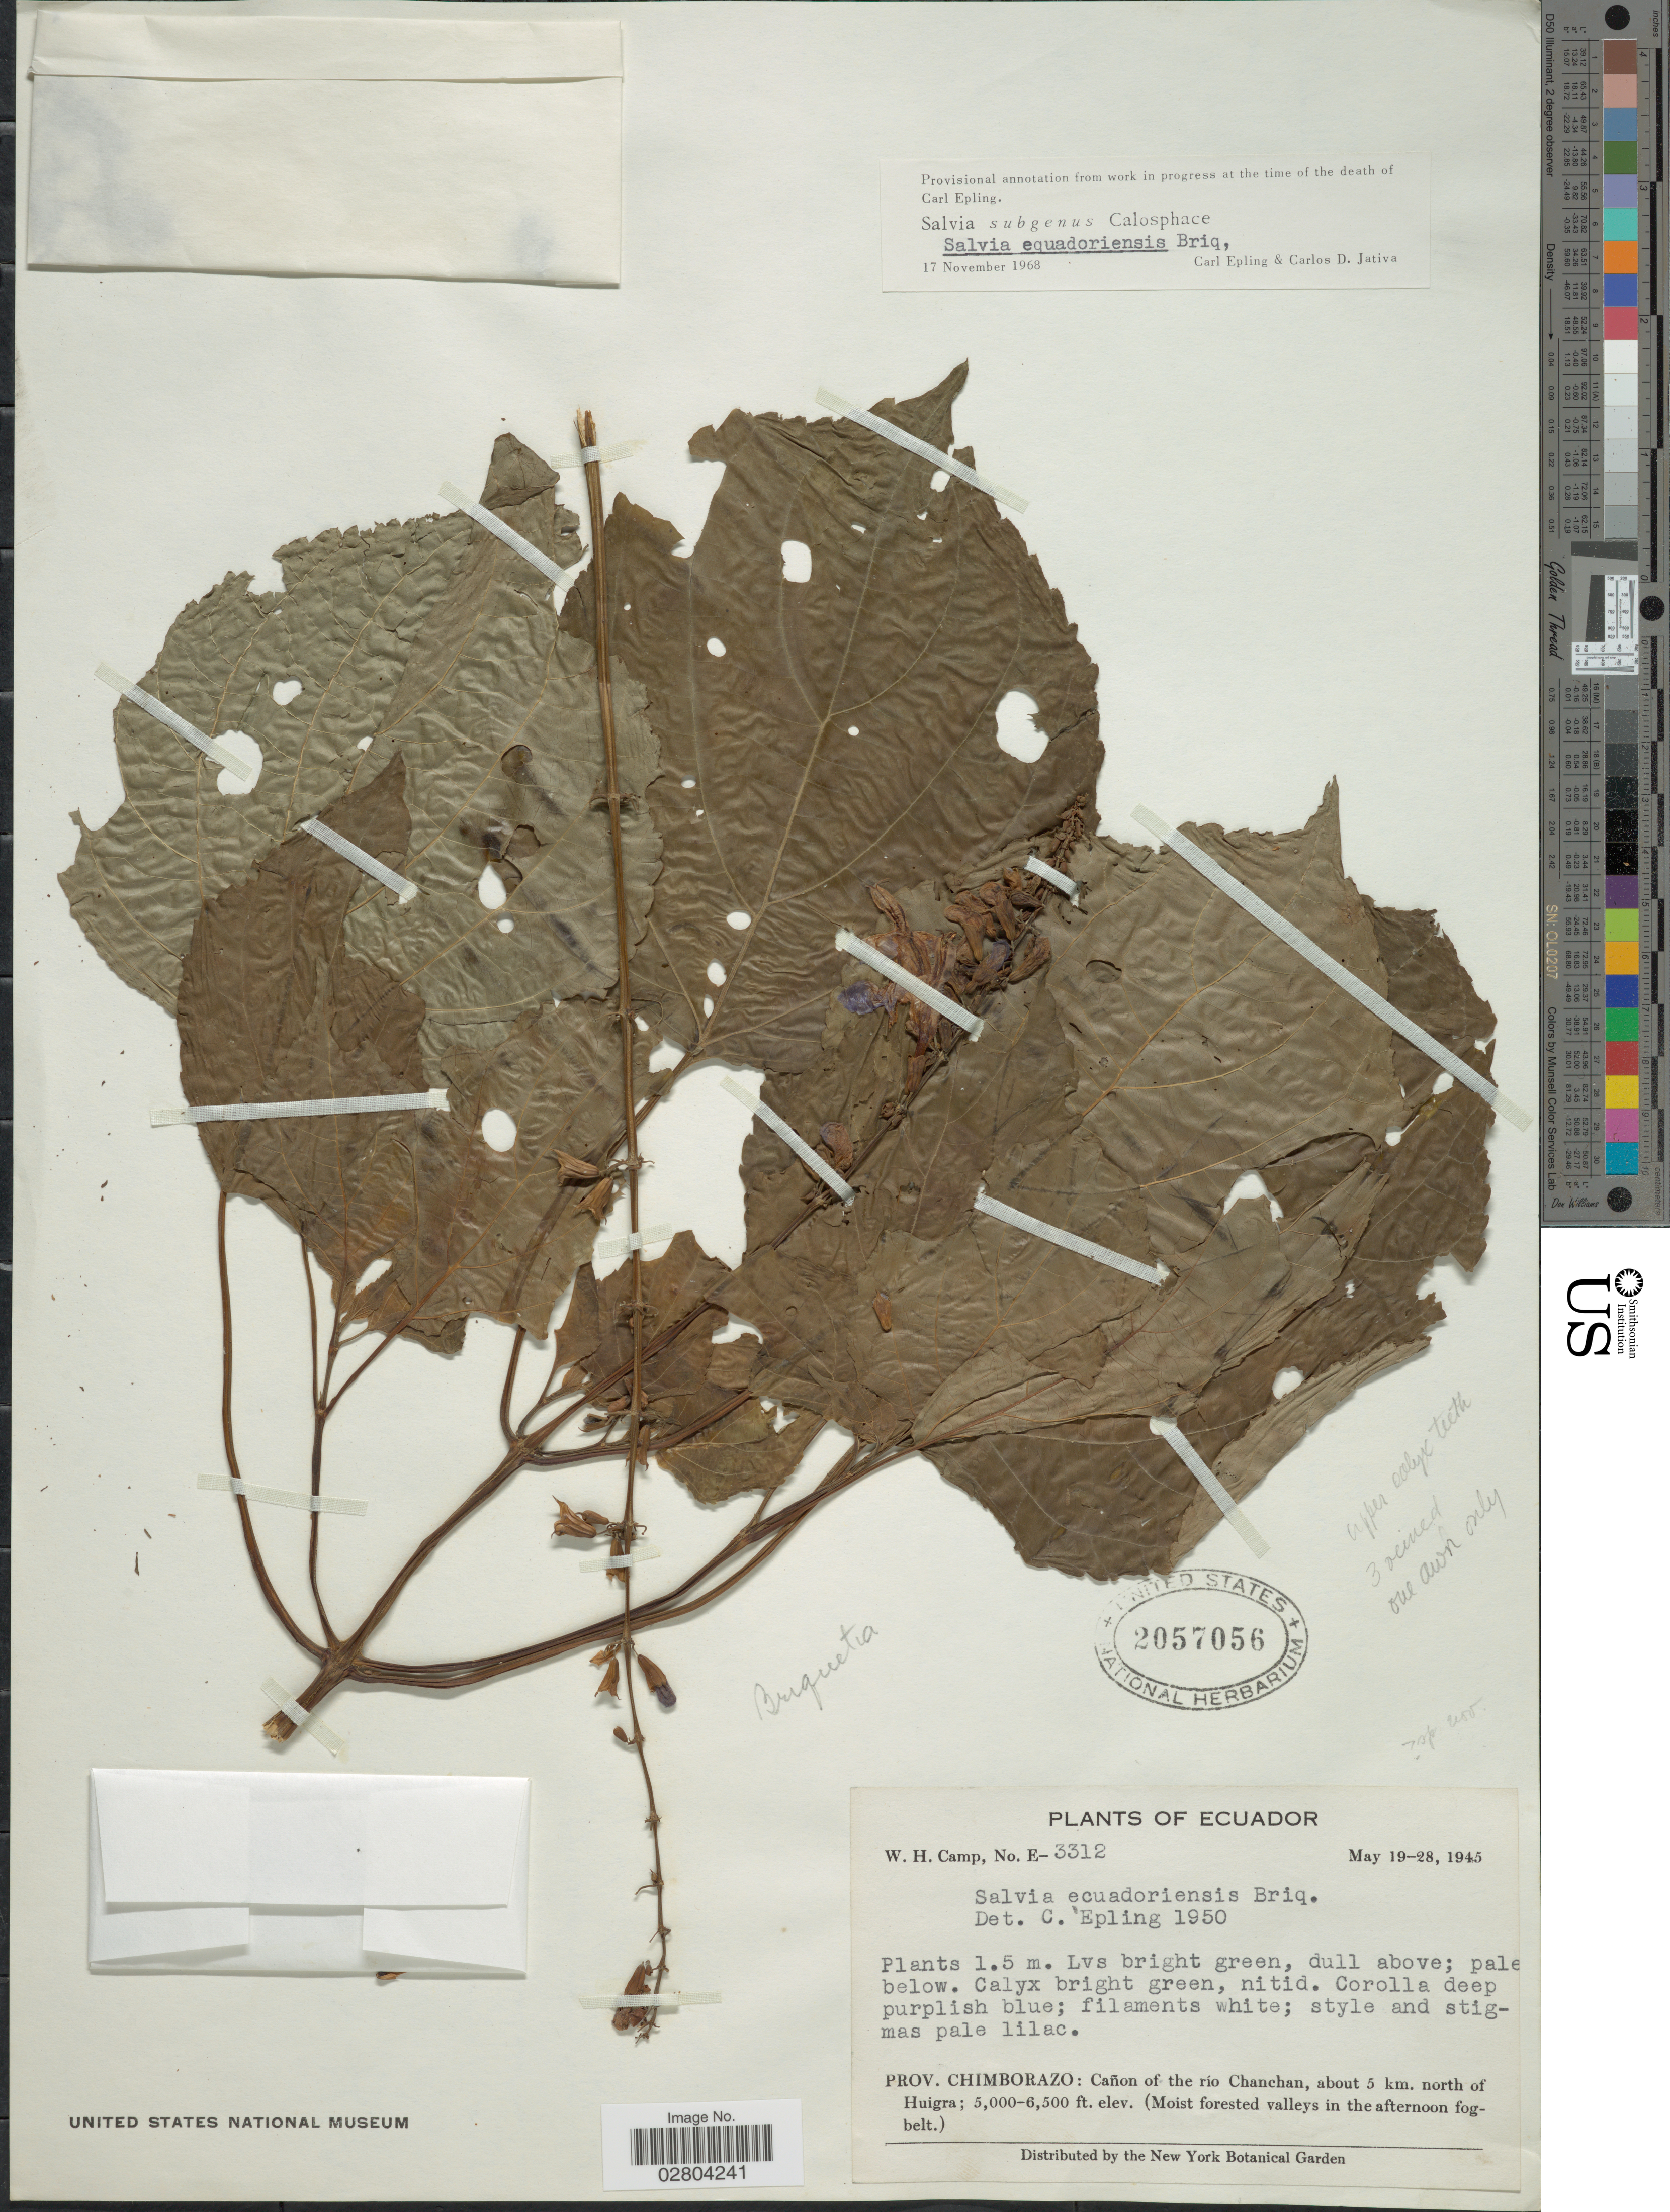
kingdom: Plantae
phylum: Tracheophyta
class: Magnoliopsida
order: Lamiales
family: Lamiaceae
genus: Salvia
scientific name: Salvia ecuadorensis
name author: Briq.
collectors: W. H. Camp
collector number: E-3312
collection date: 1945-05-19/1945-05-28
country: Ecuador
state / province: Chimborazo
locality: Cañon of the río Chanchan, about 5 km. north of Huigra.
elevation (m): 1524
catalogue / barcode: US 2057056